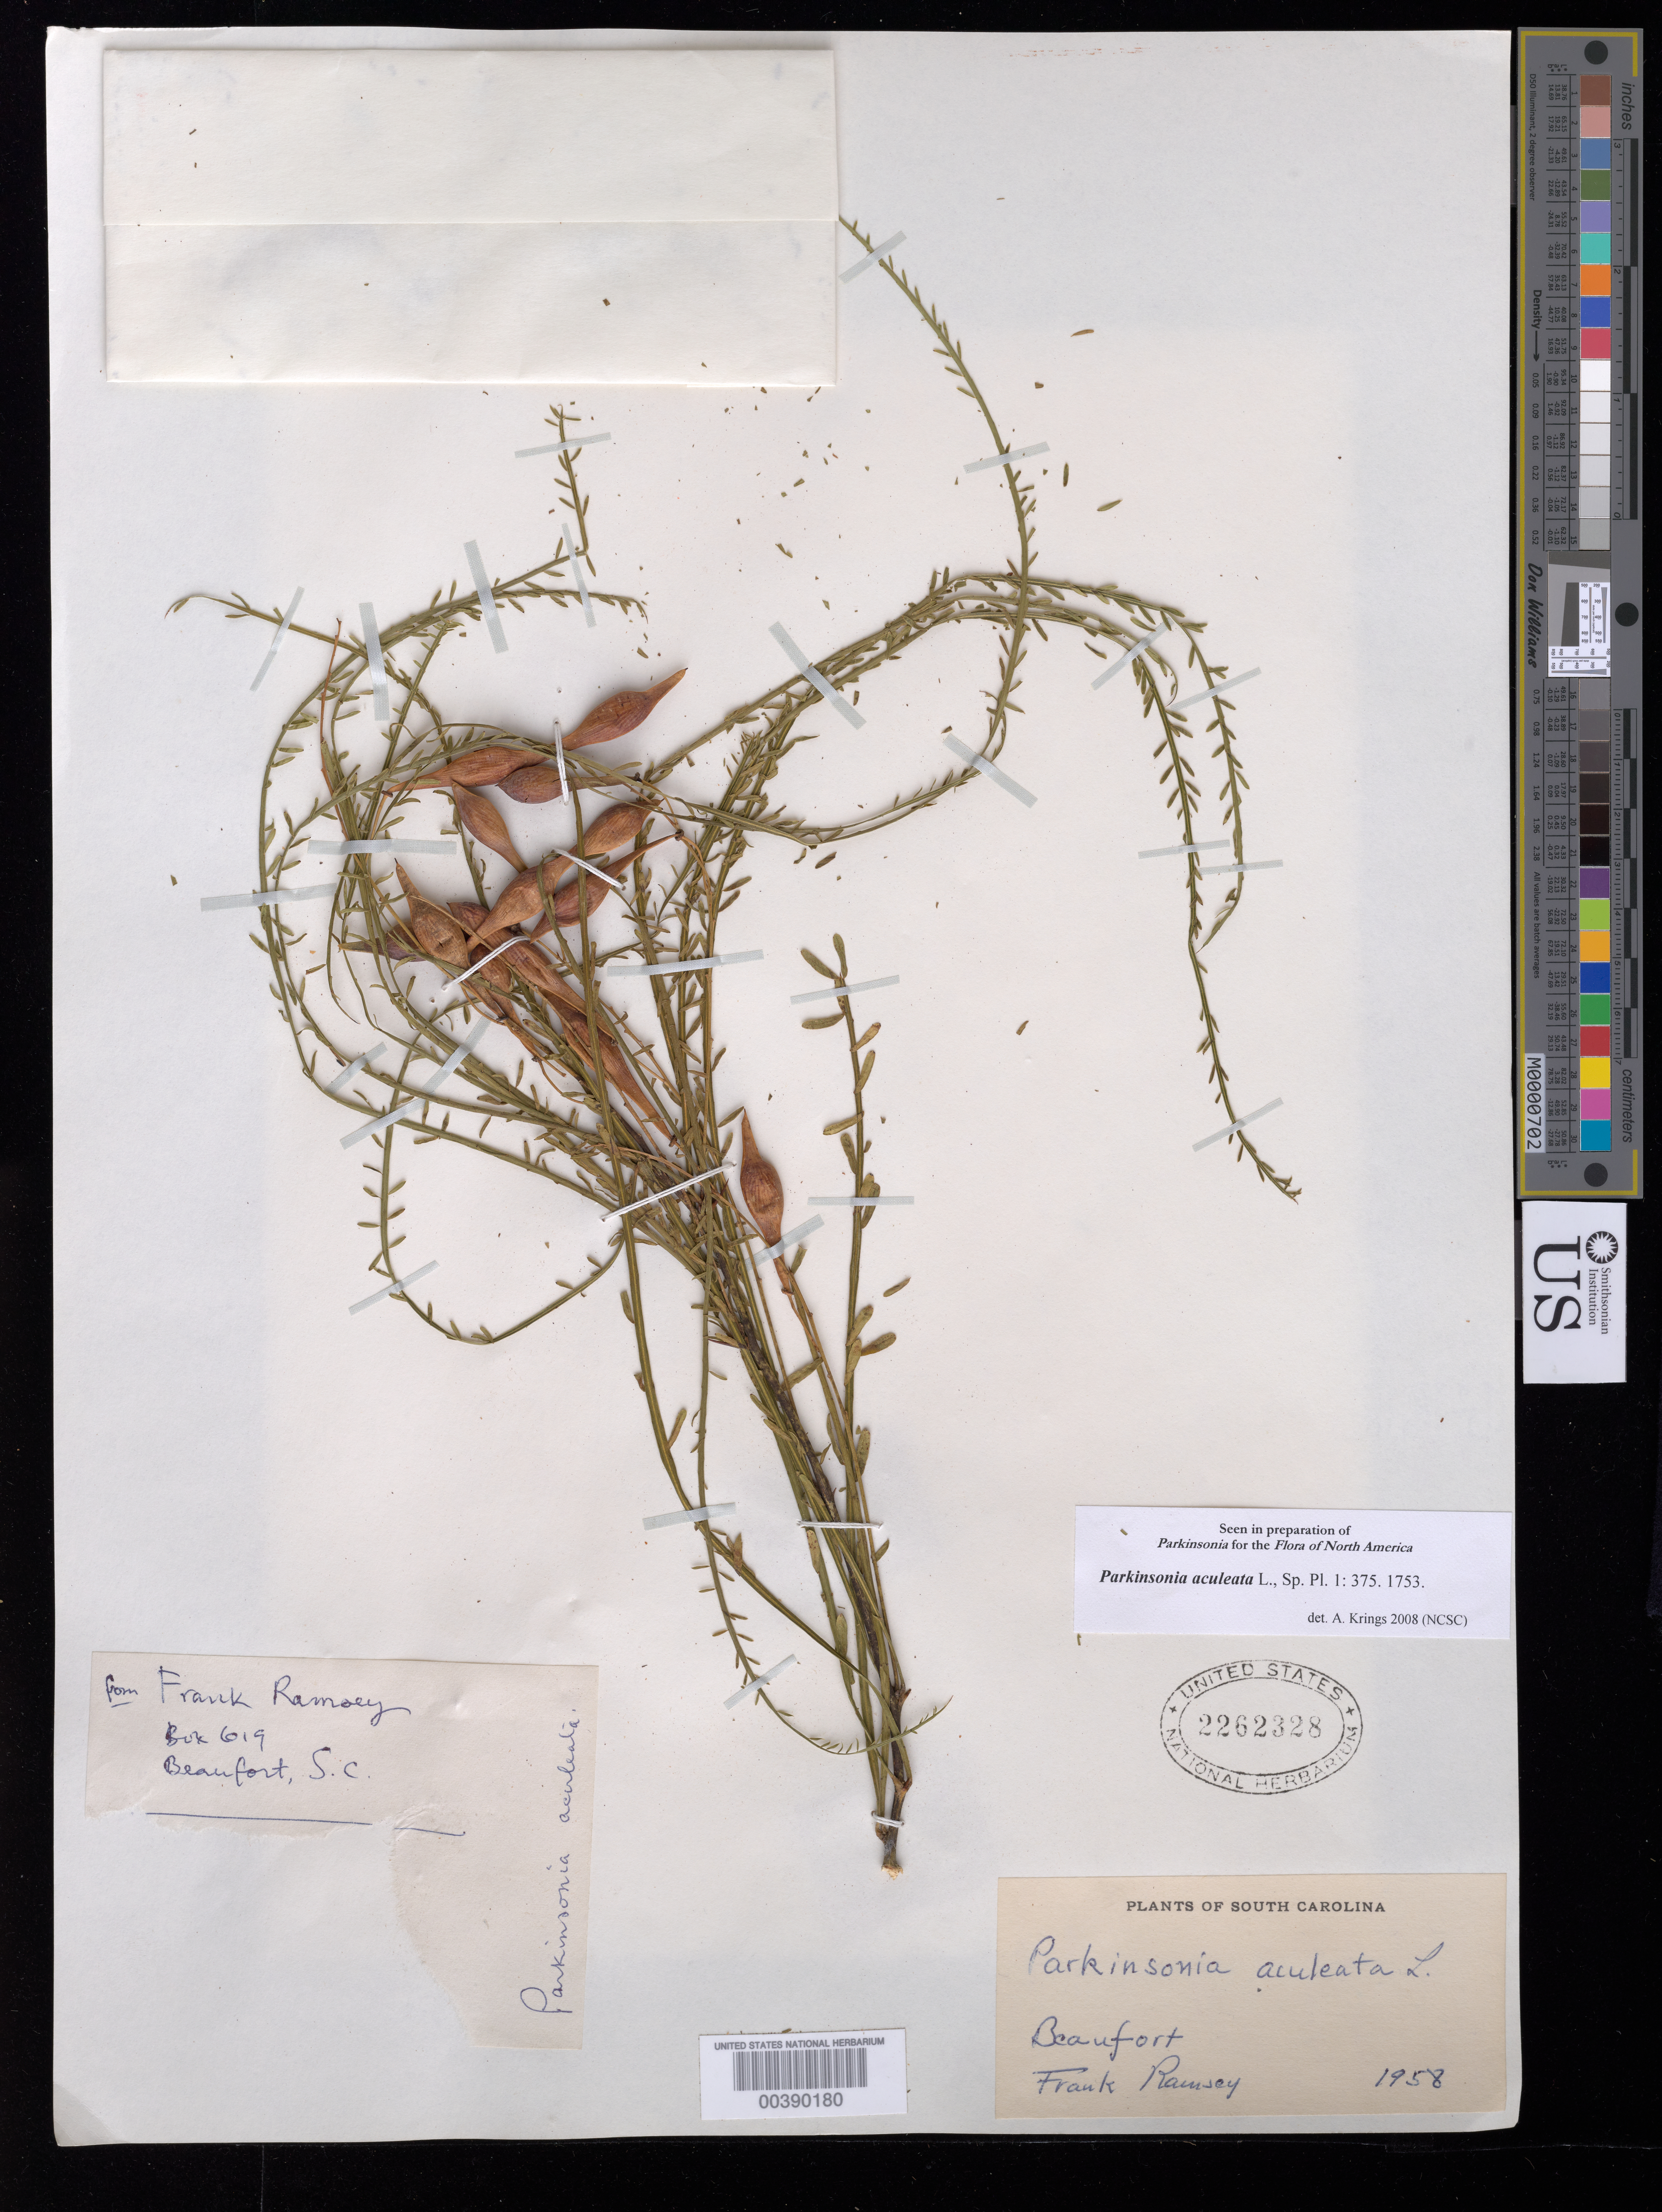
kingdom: Plantae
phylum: Tracheophyta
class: Magnoliopsida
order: Fabales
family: Fabaceae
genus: Parkinsonia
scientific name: Parkinsonia aculeata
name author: L.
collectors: F. Ramsay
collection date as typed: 1958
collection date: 1958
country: United States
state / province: South Carolina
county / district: Beaufort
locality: Beaufort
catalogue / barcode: US 2262328